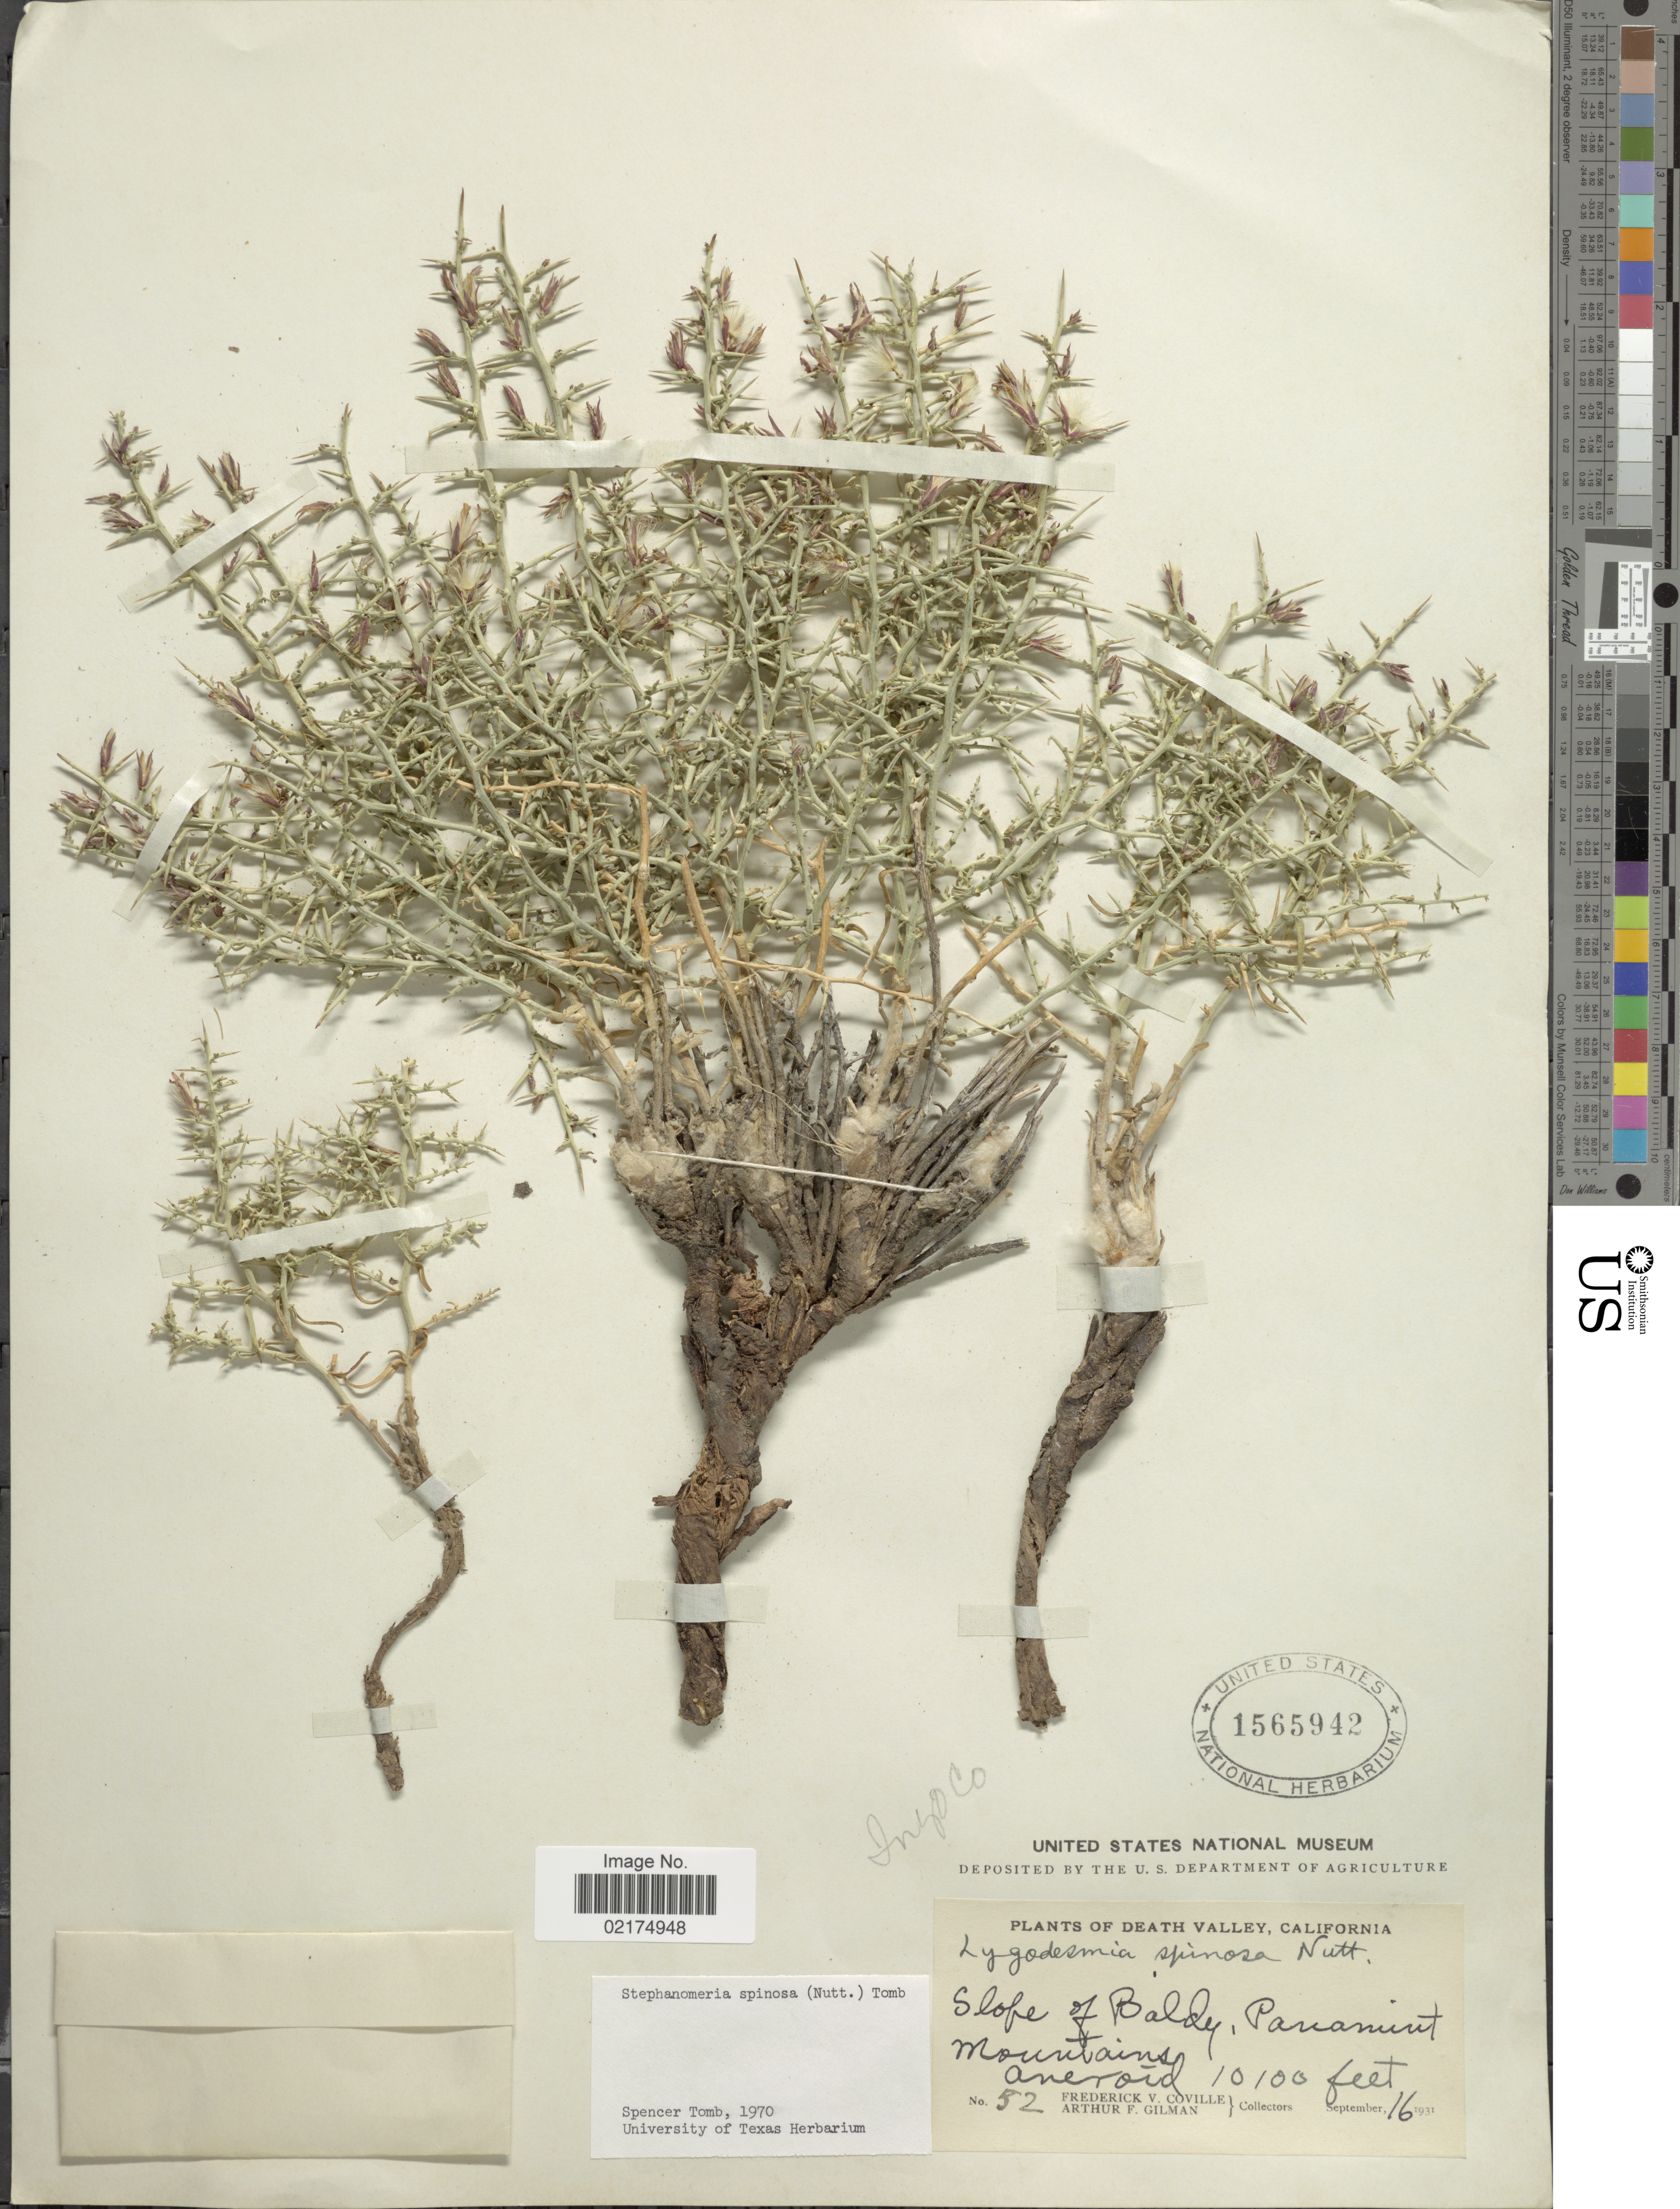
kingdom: Plantae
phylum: Tracheophyta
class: Magnoliopsida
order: Asterales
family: Asteraceae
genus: Pleiacanthus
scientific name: Pleiacanthus spinosus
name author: (Nutt.) Rydb.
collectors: F. V. Coville & A. Gilman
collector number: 52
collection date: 1931-09-16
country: United States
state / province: California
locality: Death Valley, Slope of Baldy, Panamint Mountains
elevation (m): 3078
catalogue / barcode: US 1565942